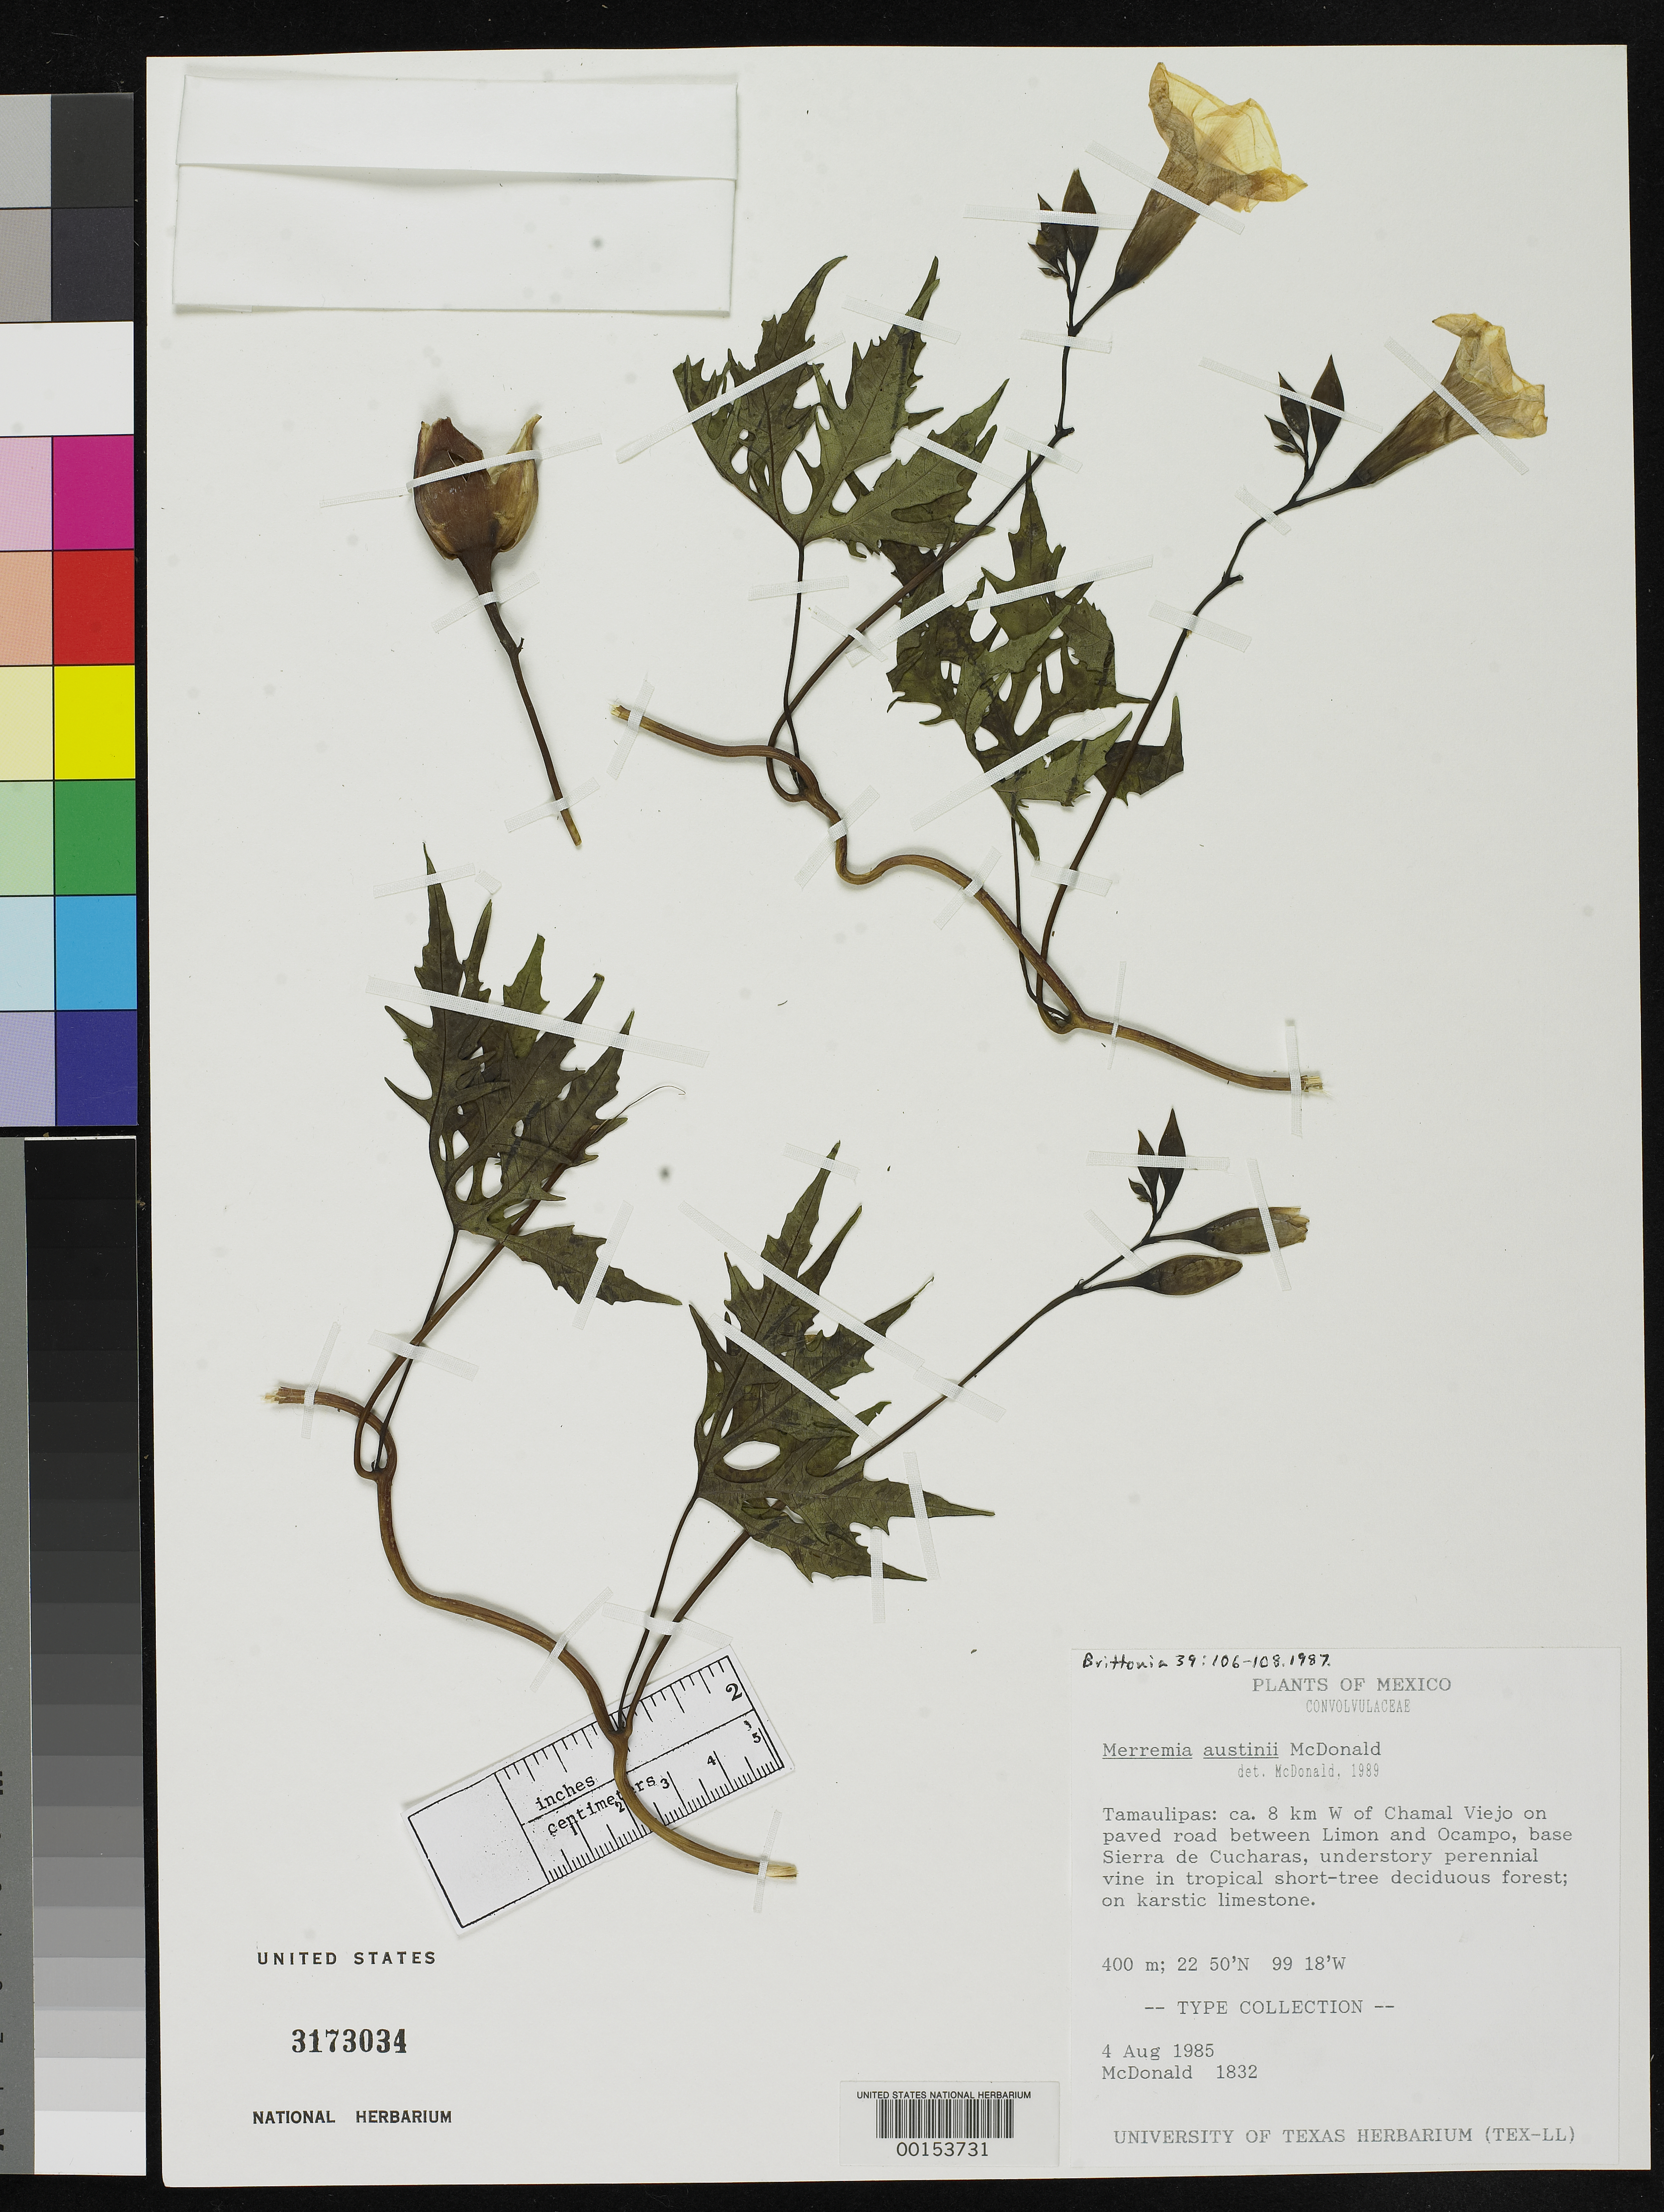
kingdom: Plantae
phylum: Tracheophyta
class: Magnoliopsida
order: Solanales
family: Convolvulaceae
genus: Merremia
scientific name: Merremia austinii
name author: J.A. McDonald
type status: Isotype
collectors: J. A. McDonald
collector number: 1832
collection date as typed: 04 Aug 1985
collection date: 1985-08-04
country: Mexico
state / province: Tamaulipas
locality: Ca. 8 km W of Chamal Viejo on paved road between Limon and Ocampo, base of Sierra de Cucharas.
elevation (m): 400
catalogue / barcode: US 3173034